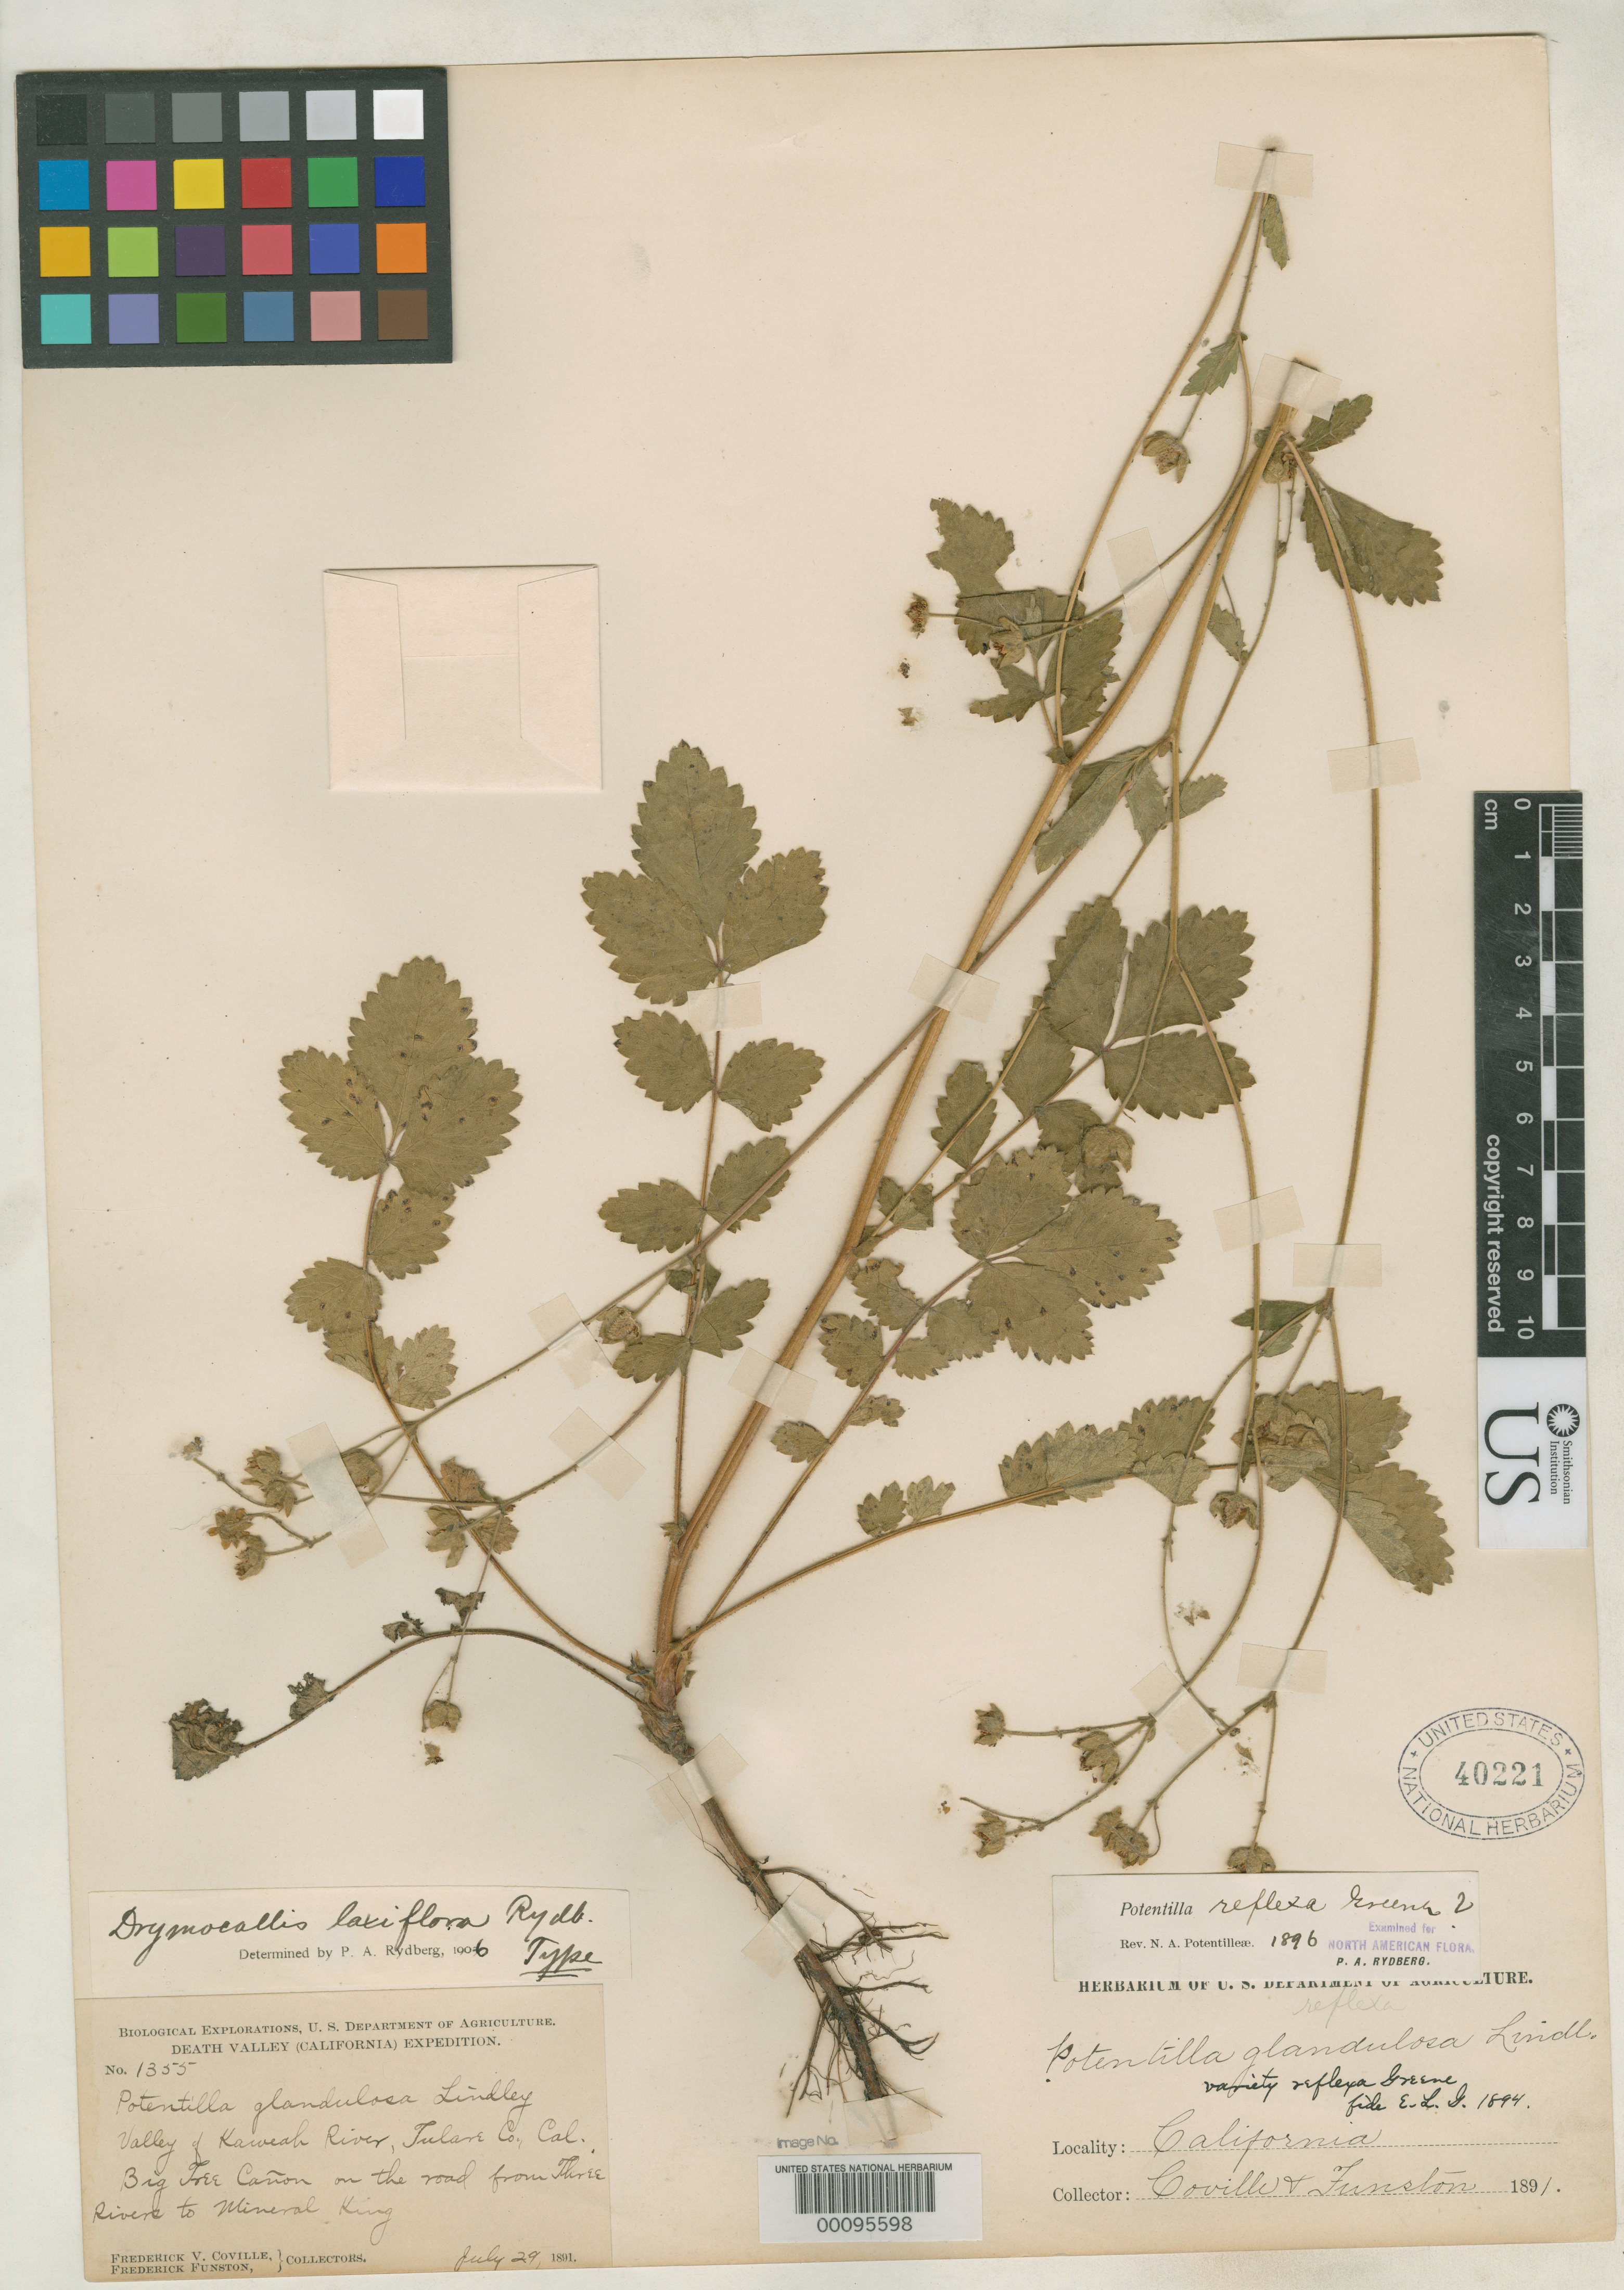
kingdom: Plantae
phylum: Tracheophyta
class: Magnoliopsida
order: Rosales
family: Rosaceae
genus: Drymocallis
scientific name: Drymocallis laxiflora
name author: Rydb.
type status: Holotype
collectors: F. V. Coville & F. Funston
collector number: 1355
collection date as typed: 29 Jul 1891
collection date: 1891-07-29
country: United States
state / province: California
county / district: Tulare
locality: Big Tree Canyon on road from Three Rivers to Mineral King.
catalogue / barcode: US 40221